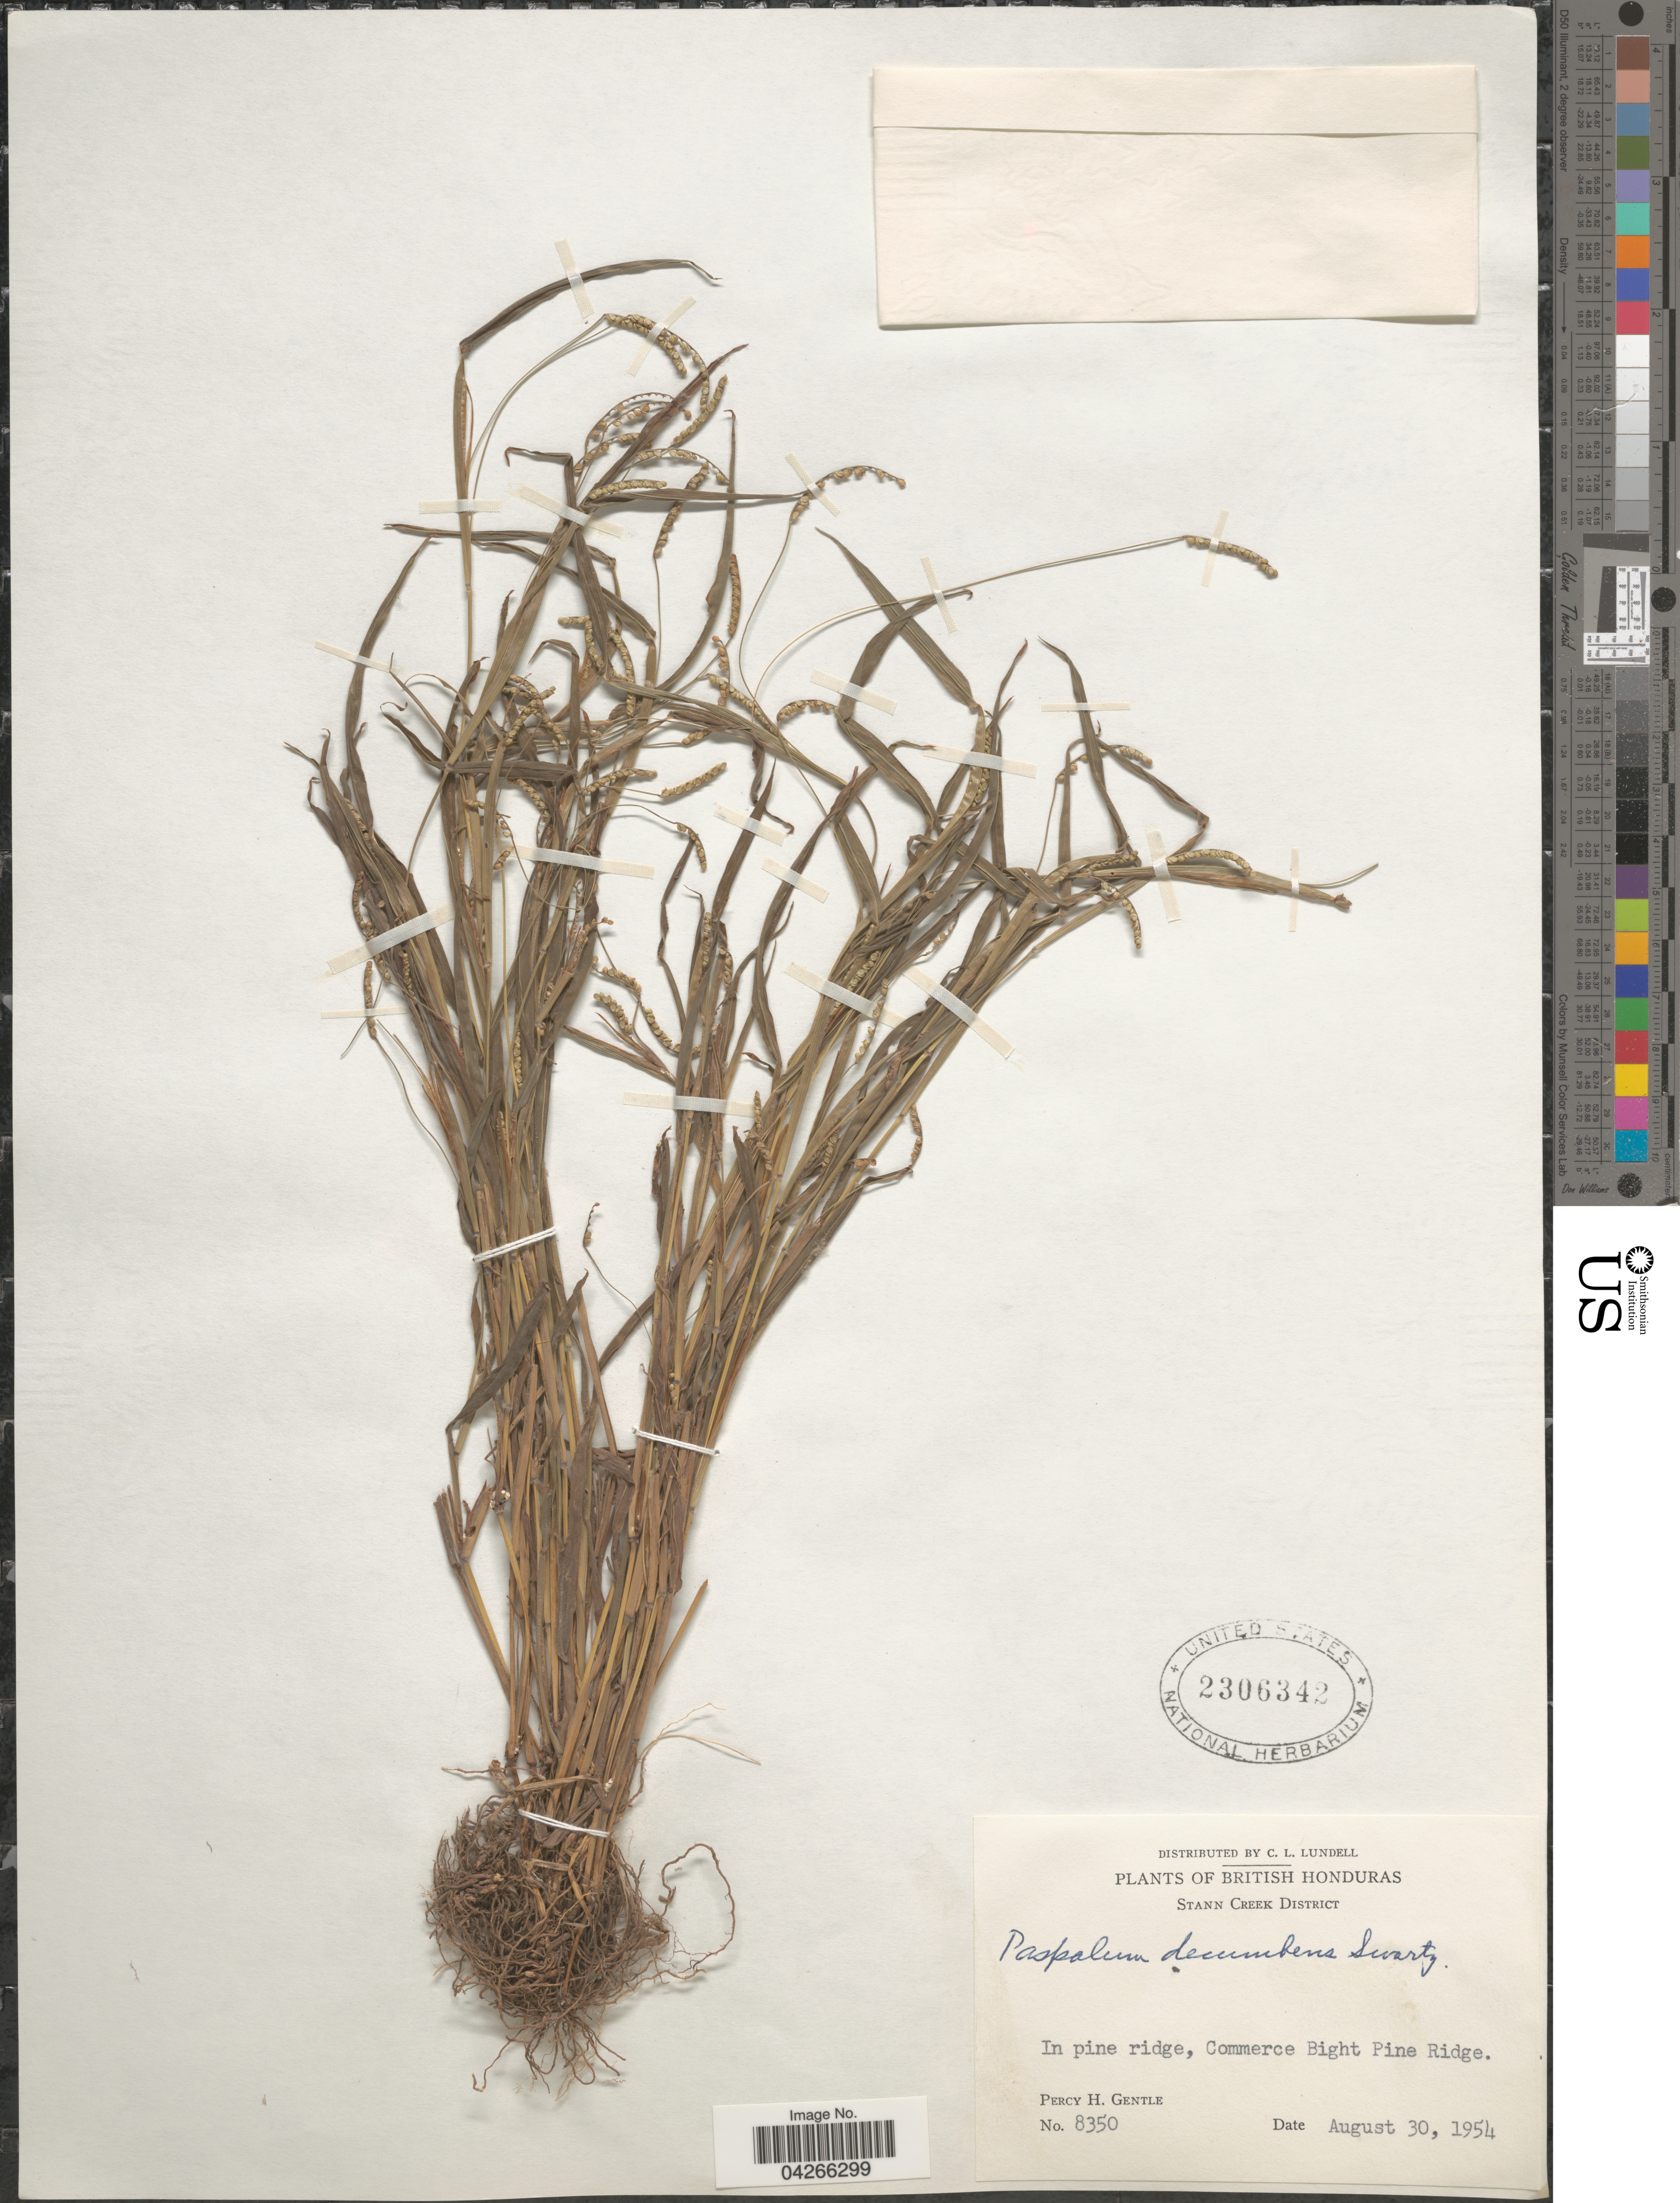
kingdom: Plantae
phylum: Tracheophyta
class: Liliopsida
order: Poales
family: Poaceae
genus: Paspalum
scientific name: Paspalum decumbens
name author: Sw.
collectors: P. H. Gentle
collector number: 8350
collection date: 1954-08-30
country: Belize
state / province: Stann Creek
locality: British Honduras. Stann Creek District. In pine ridge, Commerce Bight Pine Ridge.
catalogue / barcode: US 2306342